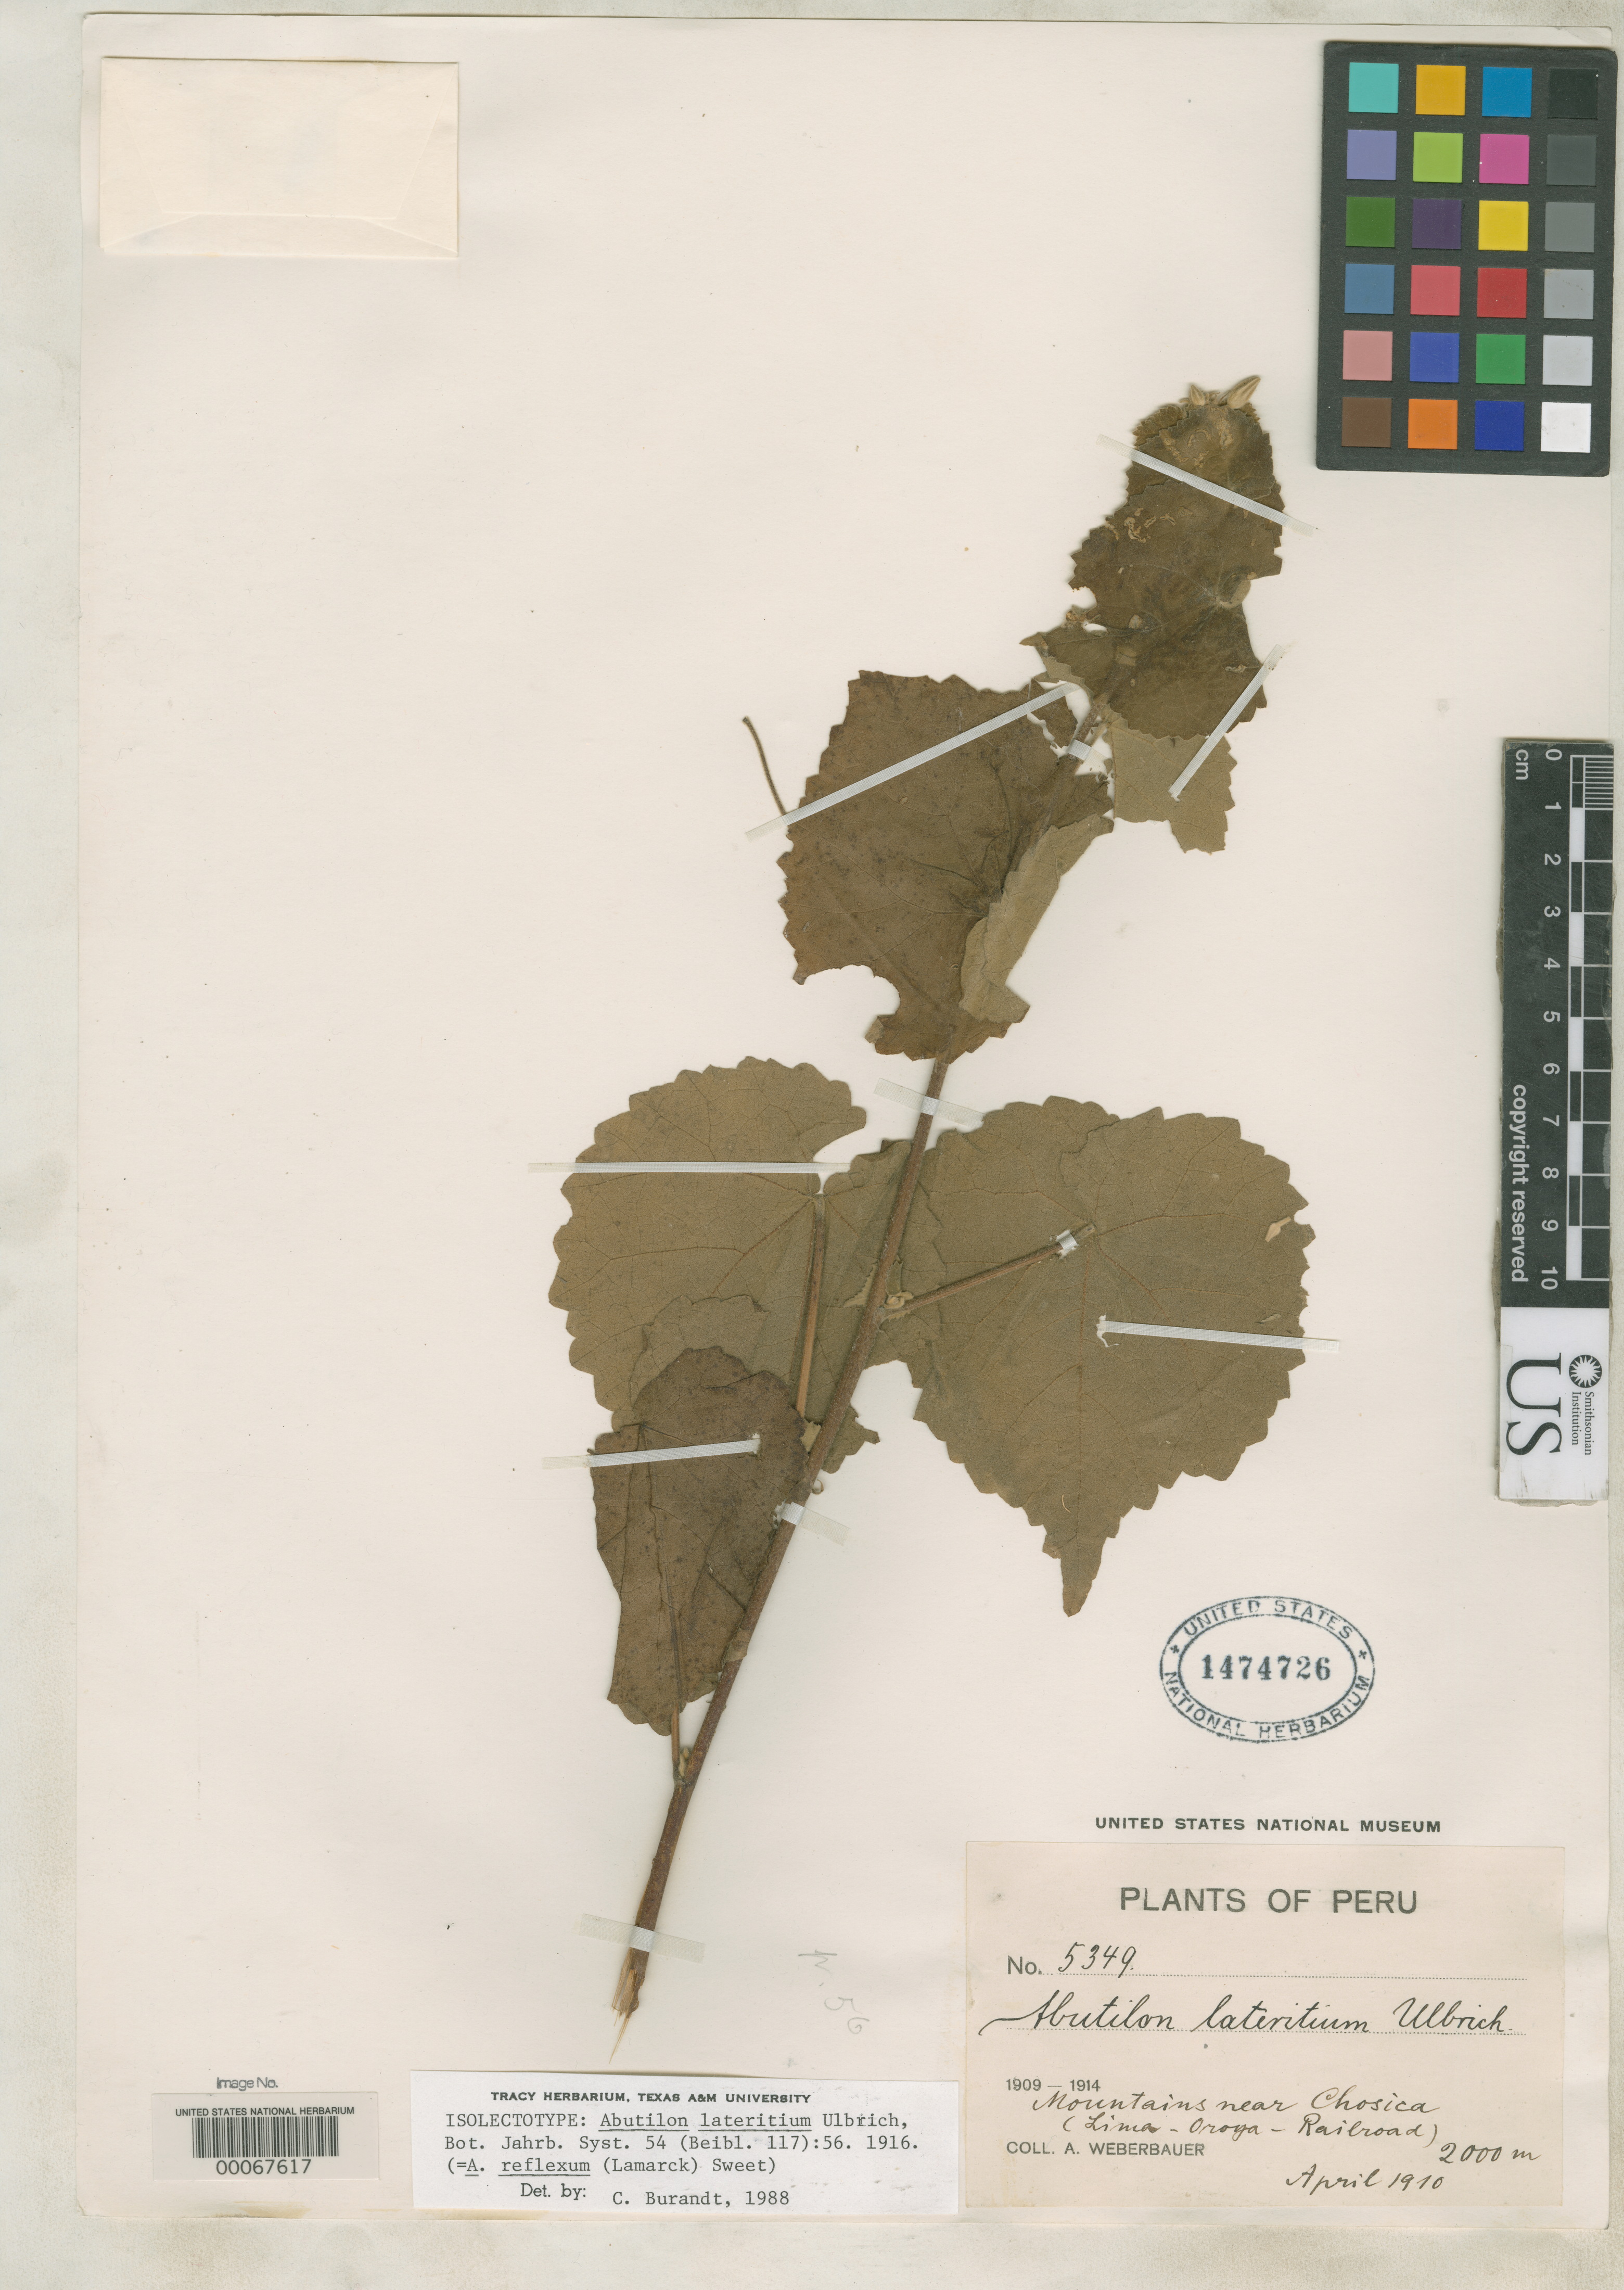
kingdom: Plantae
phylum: Tracheophyta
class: Magnoliopsida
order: Malvales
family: Malvaceae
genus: Abutilon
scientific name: Abutilon lateritium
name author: Ulbr.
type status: Isotype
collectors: A. Weberbauer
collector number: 5349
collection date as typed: Apr 1910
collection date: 1910-04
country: Peru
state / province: Lima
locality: Chosica.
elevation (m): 2000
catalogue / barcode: US 1474726